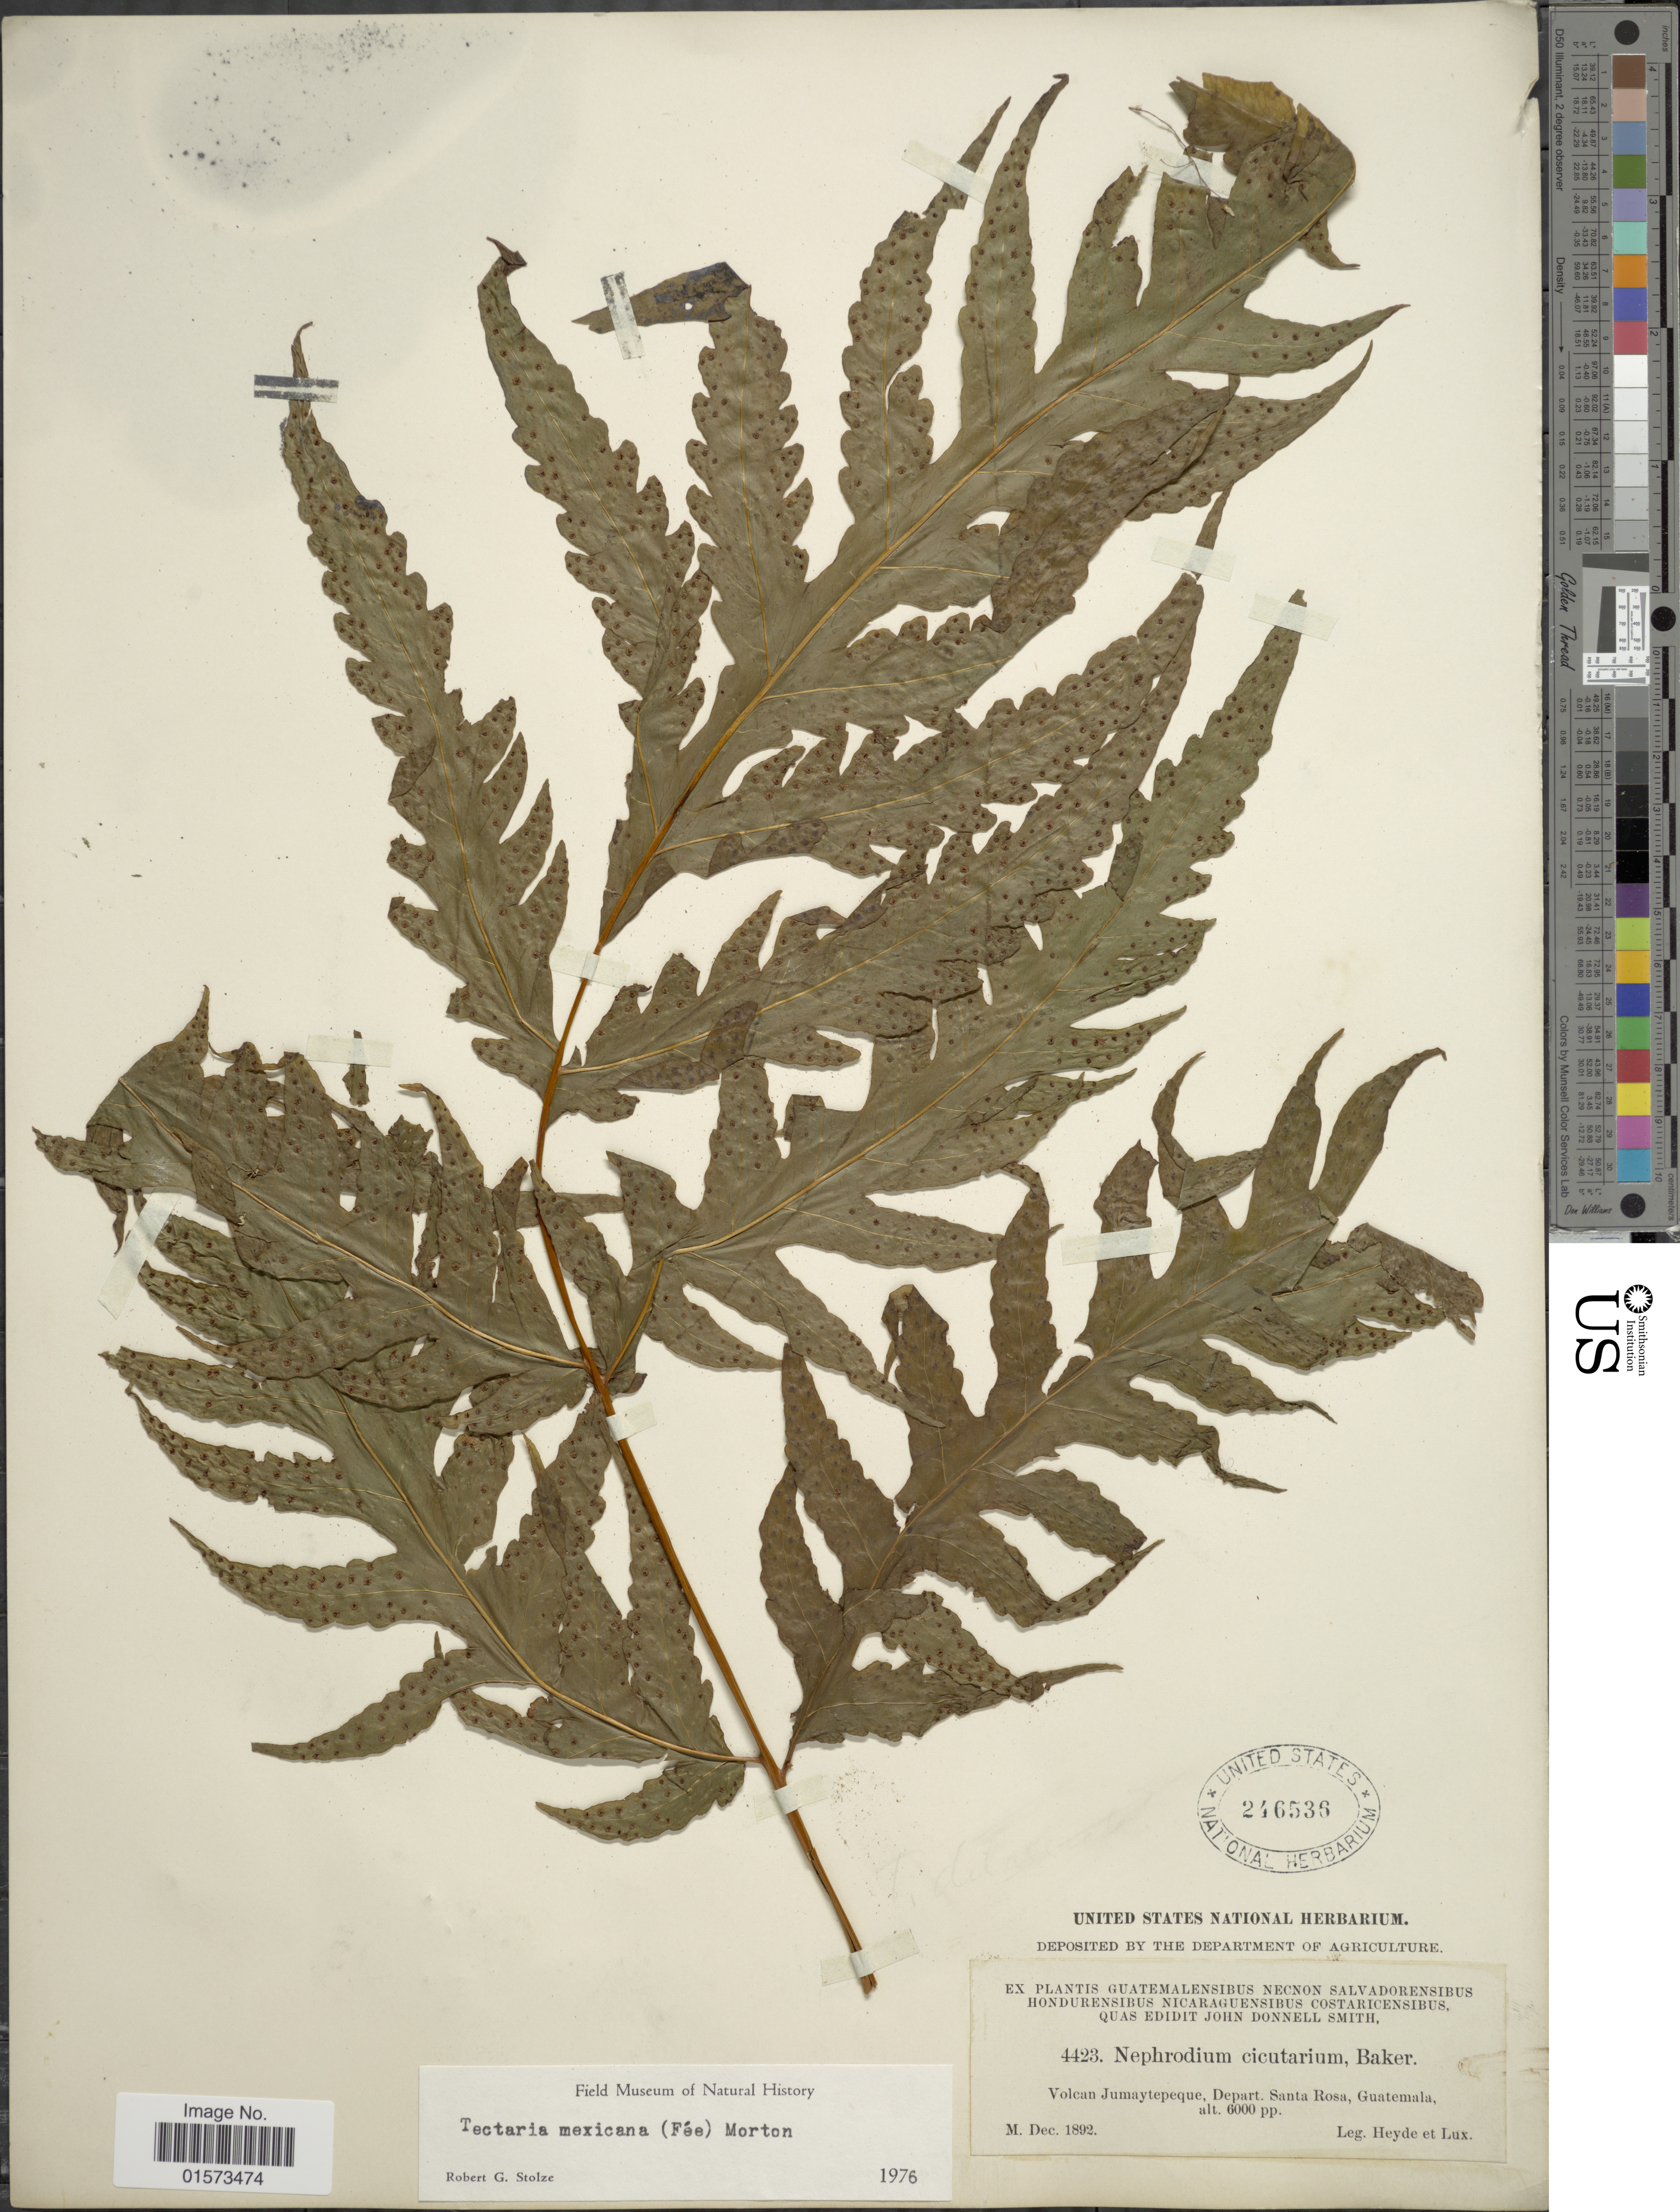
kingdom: Plantae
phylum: Tracheophyta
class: Polypodiopsida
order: Polypodiales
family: Tectariaceae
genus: Tectaria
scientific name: Tectaria mexicana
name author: (Fée) C.V. Morton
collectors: Heyde & Lux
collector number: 4423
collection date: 1892-12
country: Guatemala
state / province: Santa Rosa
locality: Volcan JUmatepeque, Depart. Santa Rosa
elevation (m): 1829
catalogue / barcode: US 246536